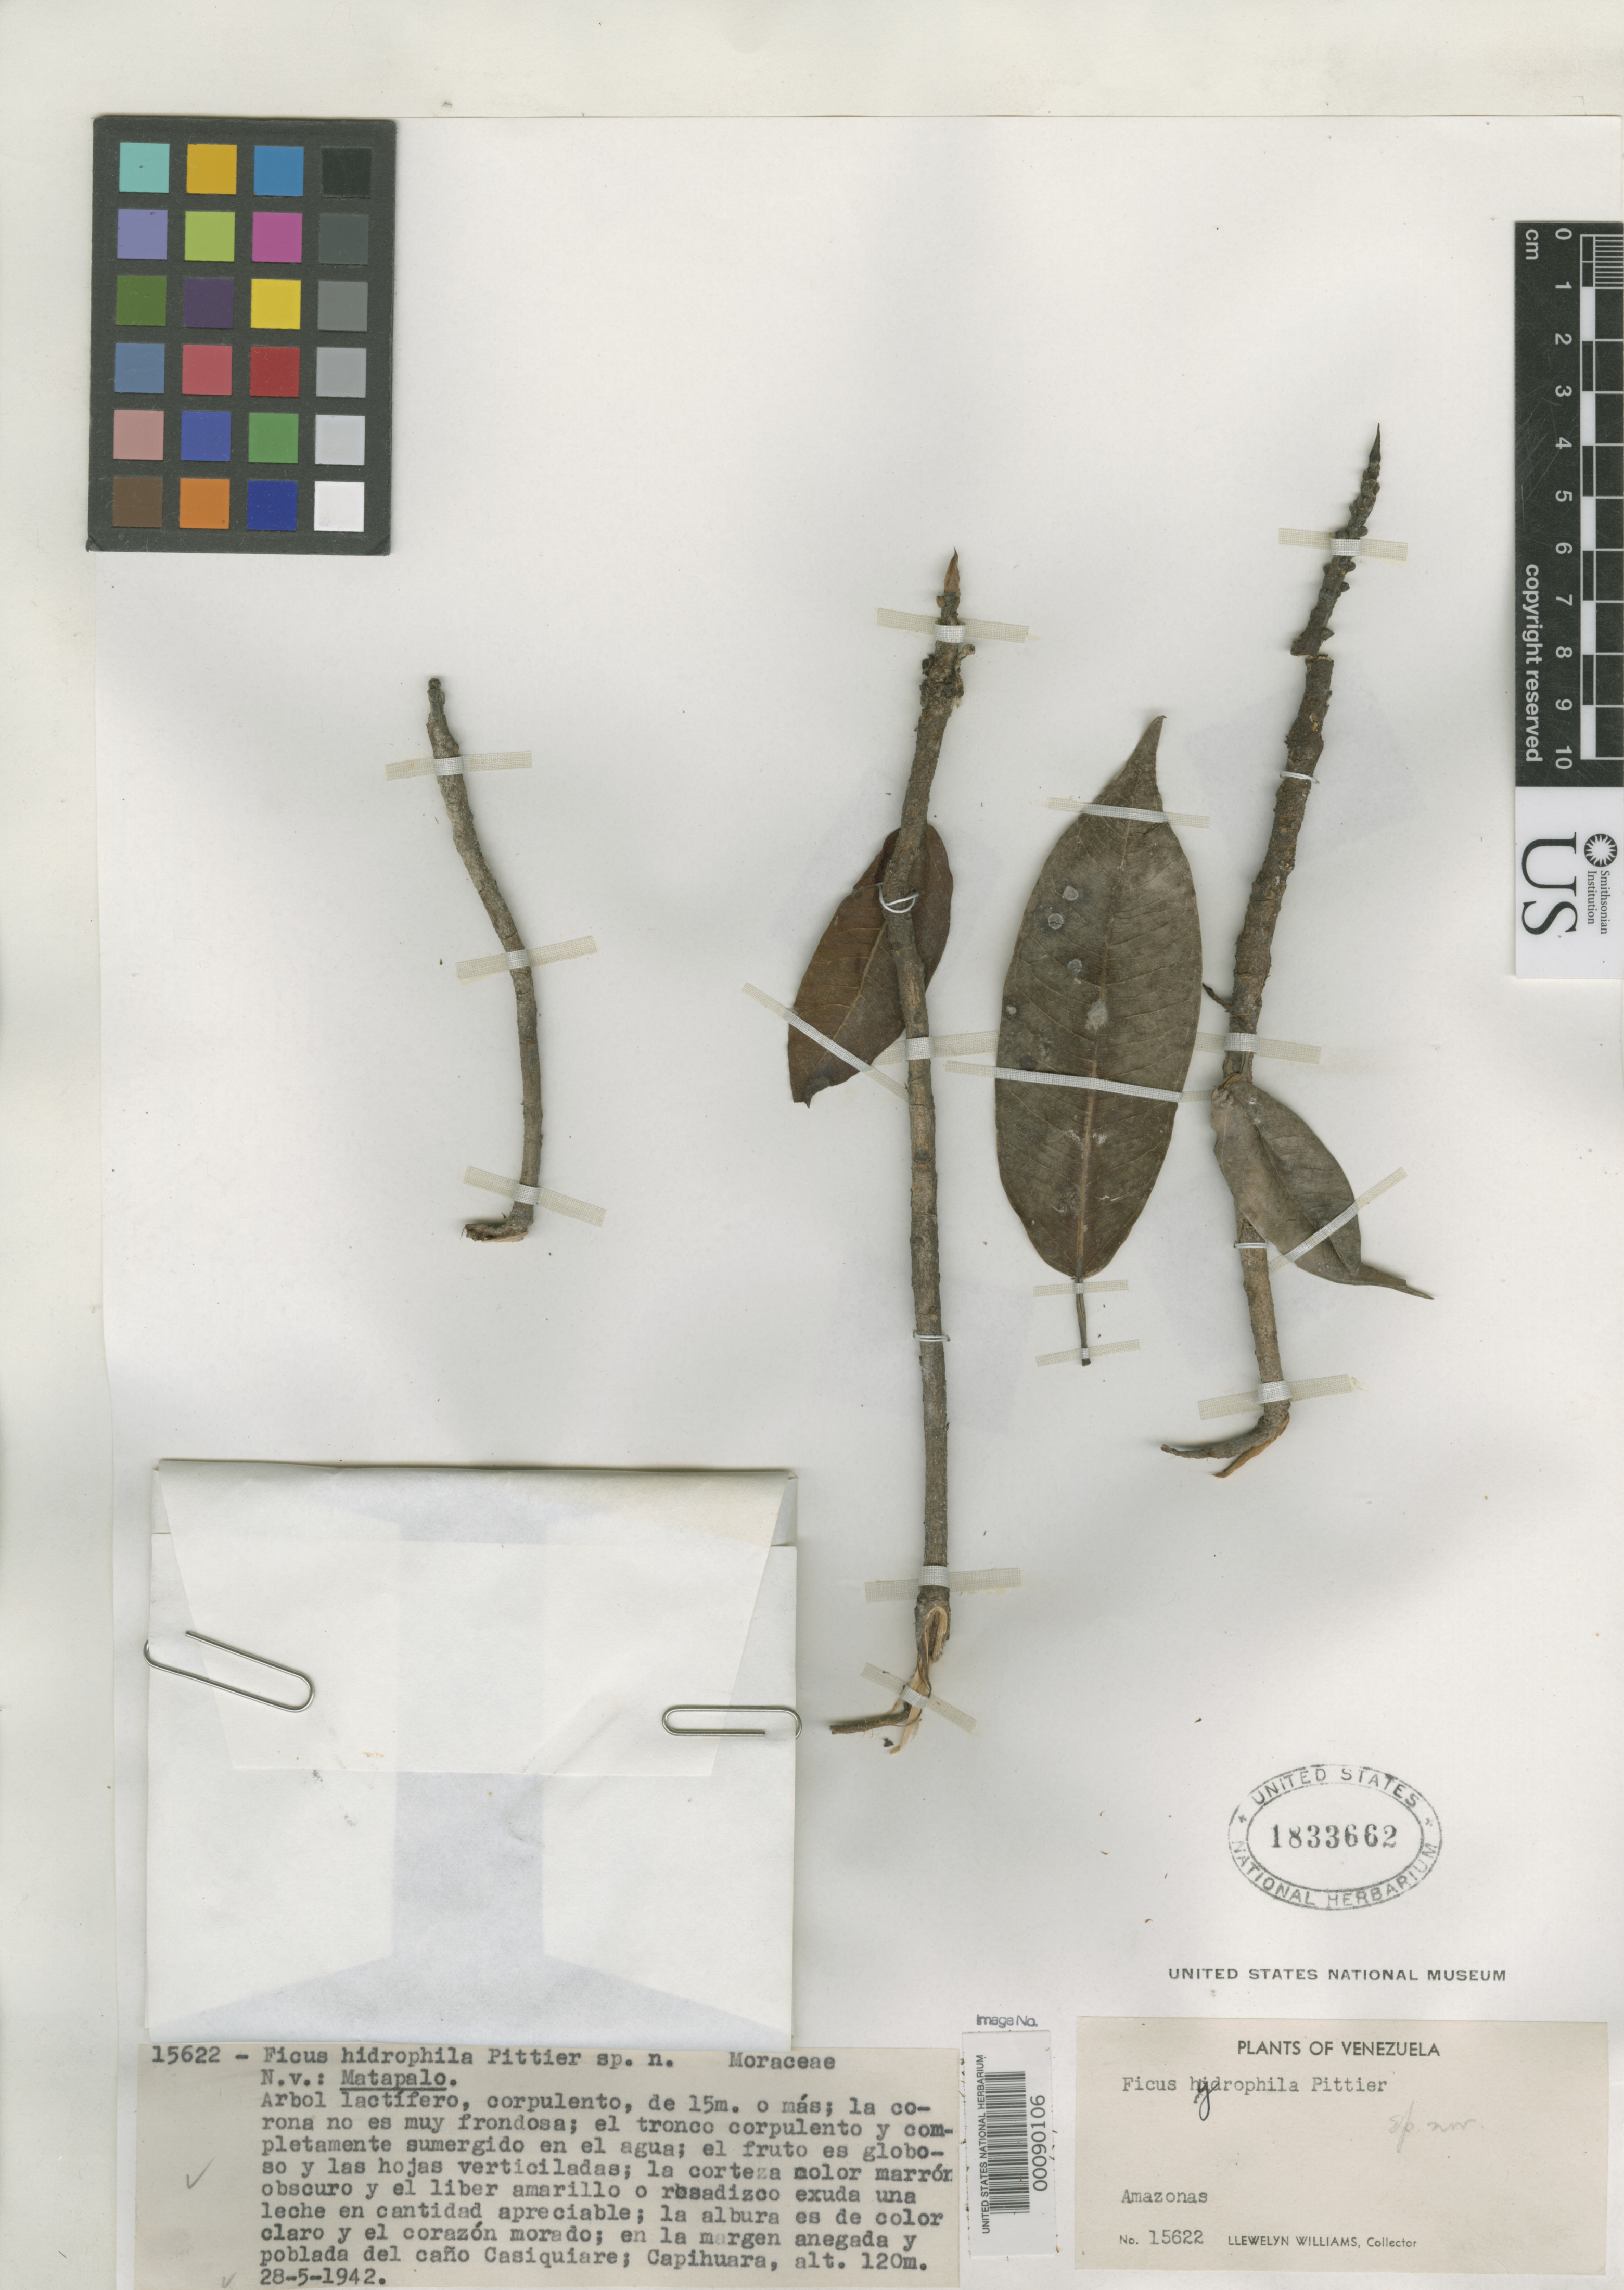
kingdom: Plantae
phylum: Tracheophyta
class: Magnoliopsida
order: Rosales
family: Moraceae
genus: Ficus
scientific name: Ficus hydrophila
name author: Pittier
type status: Isotype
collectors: Ll. Williams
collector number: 15622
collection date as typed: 28 May 1942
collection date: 1942-05-28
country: Venezuela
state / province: Amazonas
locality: Margen anegada y poblada del Cano Casiquiare, Capihuara.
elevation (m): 120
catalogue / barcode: US 1833662